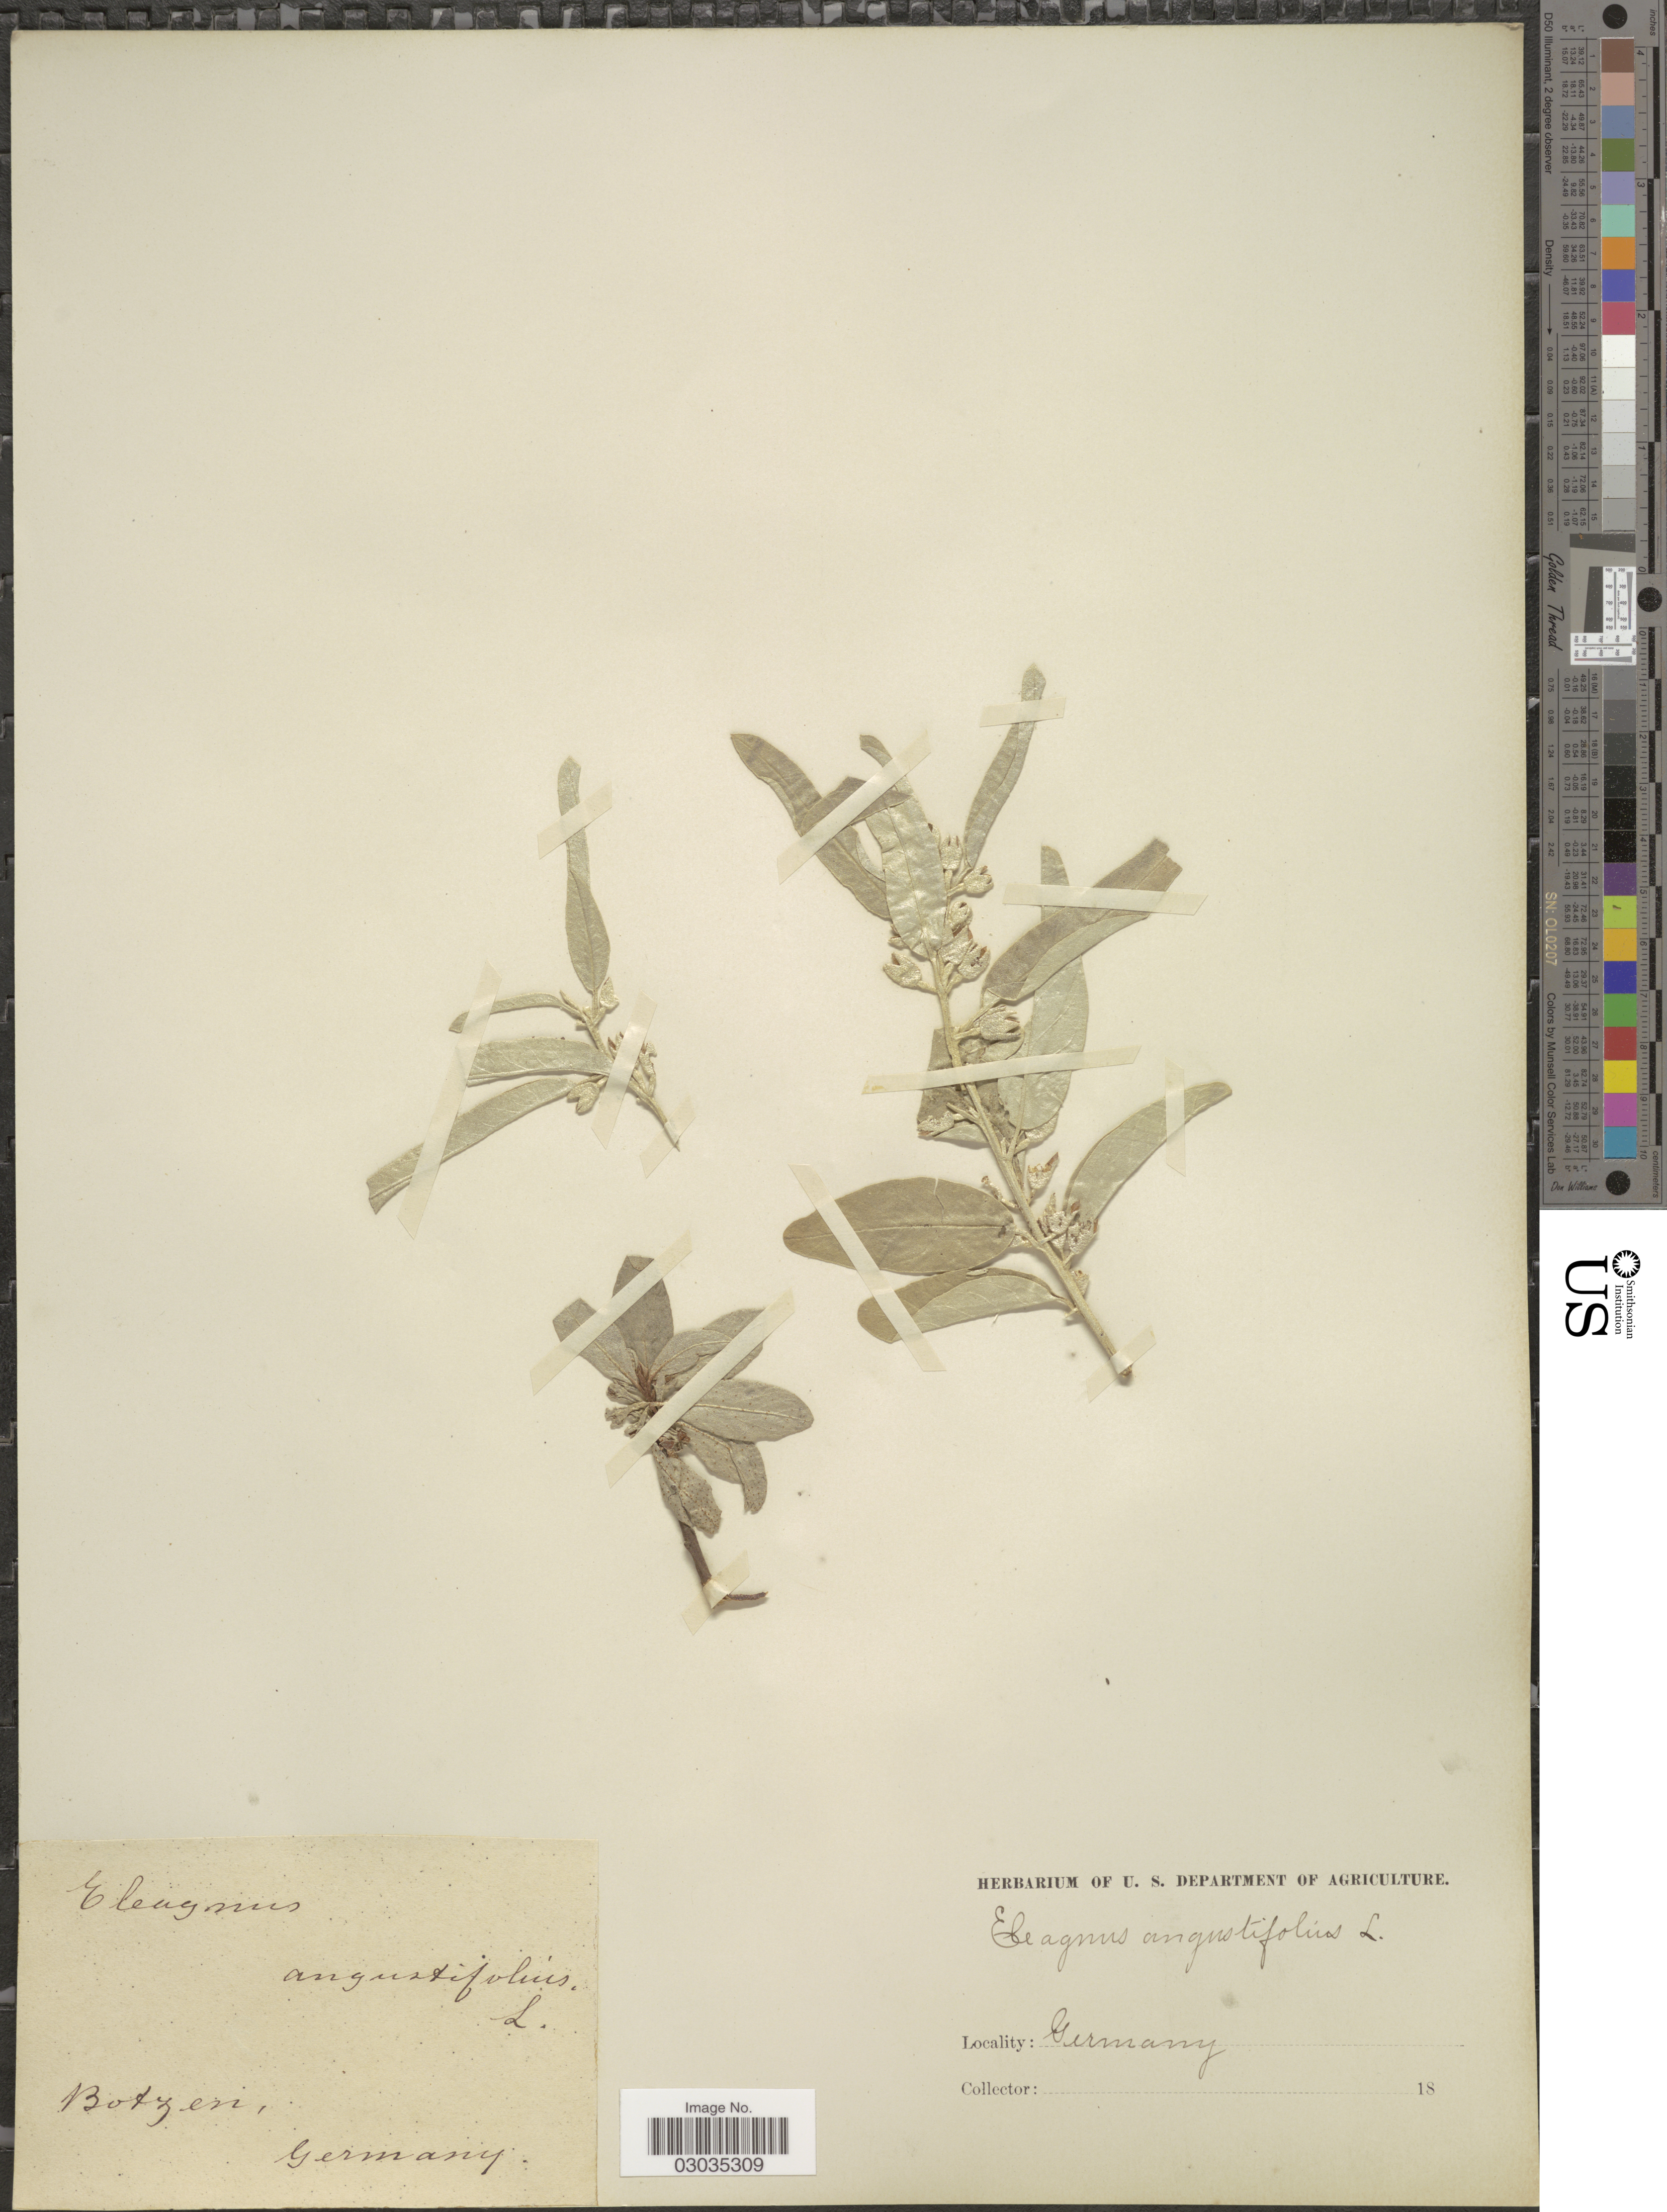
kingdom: Plantae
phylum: Tracheophyta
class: Magnoliopsida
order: Rosales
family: Elaeagnaceae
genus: Elaeagnus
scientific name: Elaeagnus angustifolia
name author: L.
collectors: ex herb. U. S. Department of Agriculture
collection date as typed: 18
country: Germany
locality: Botzen.